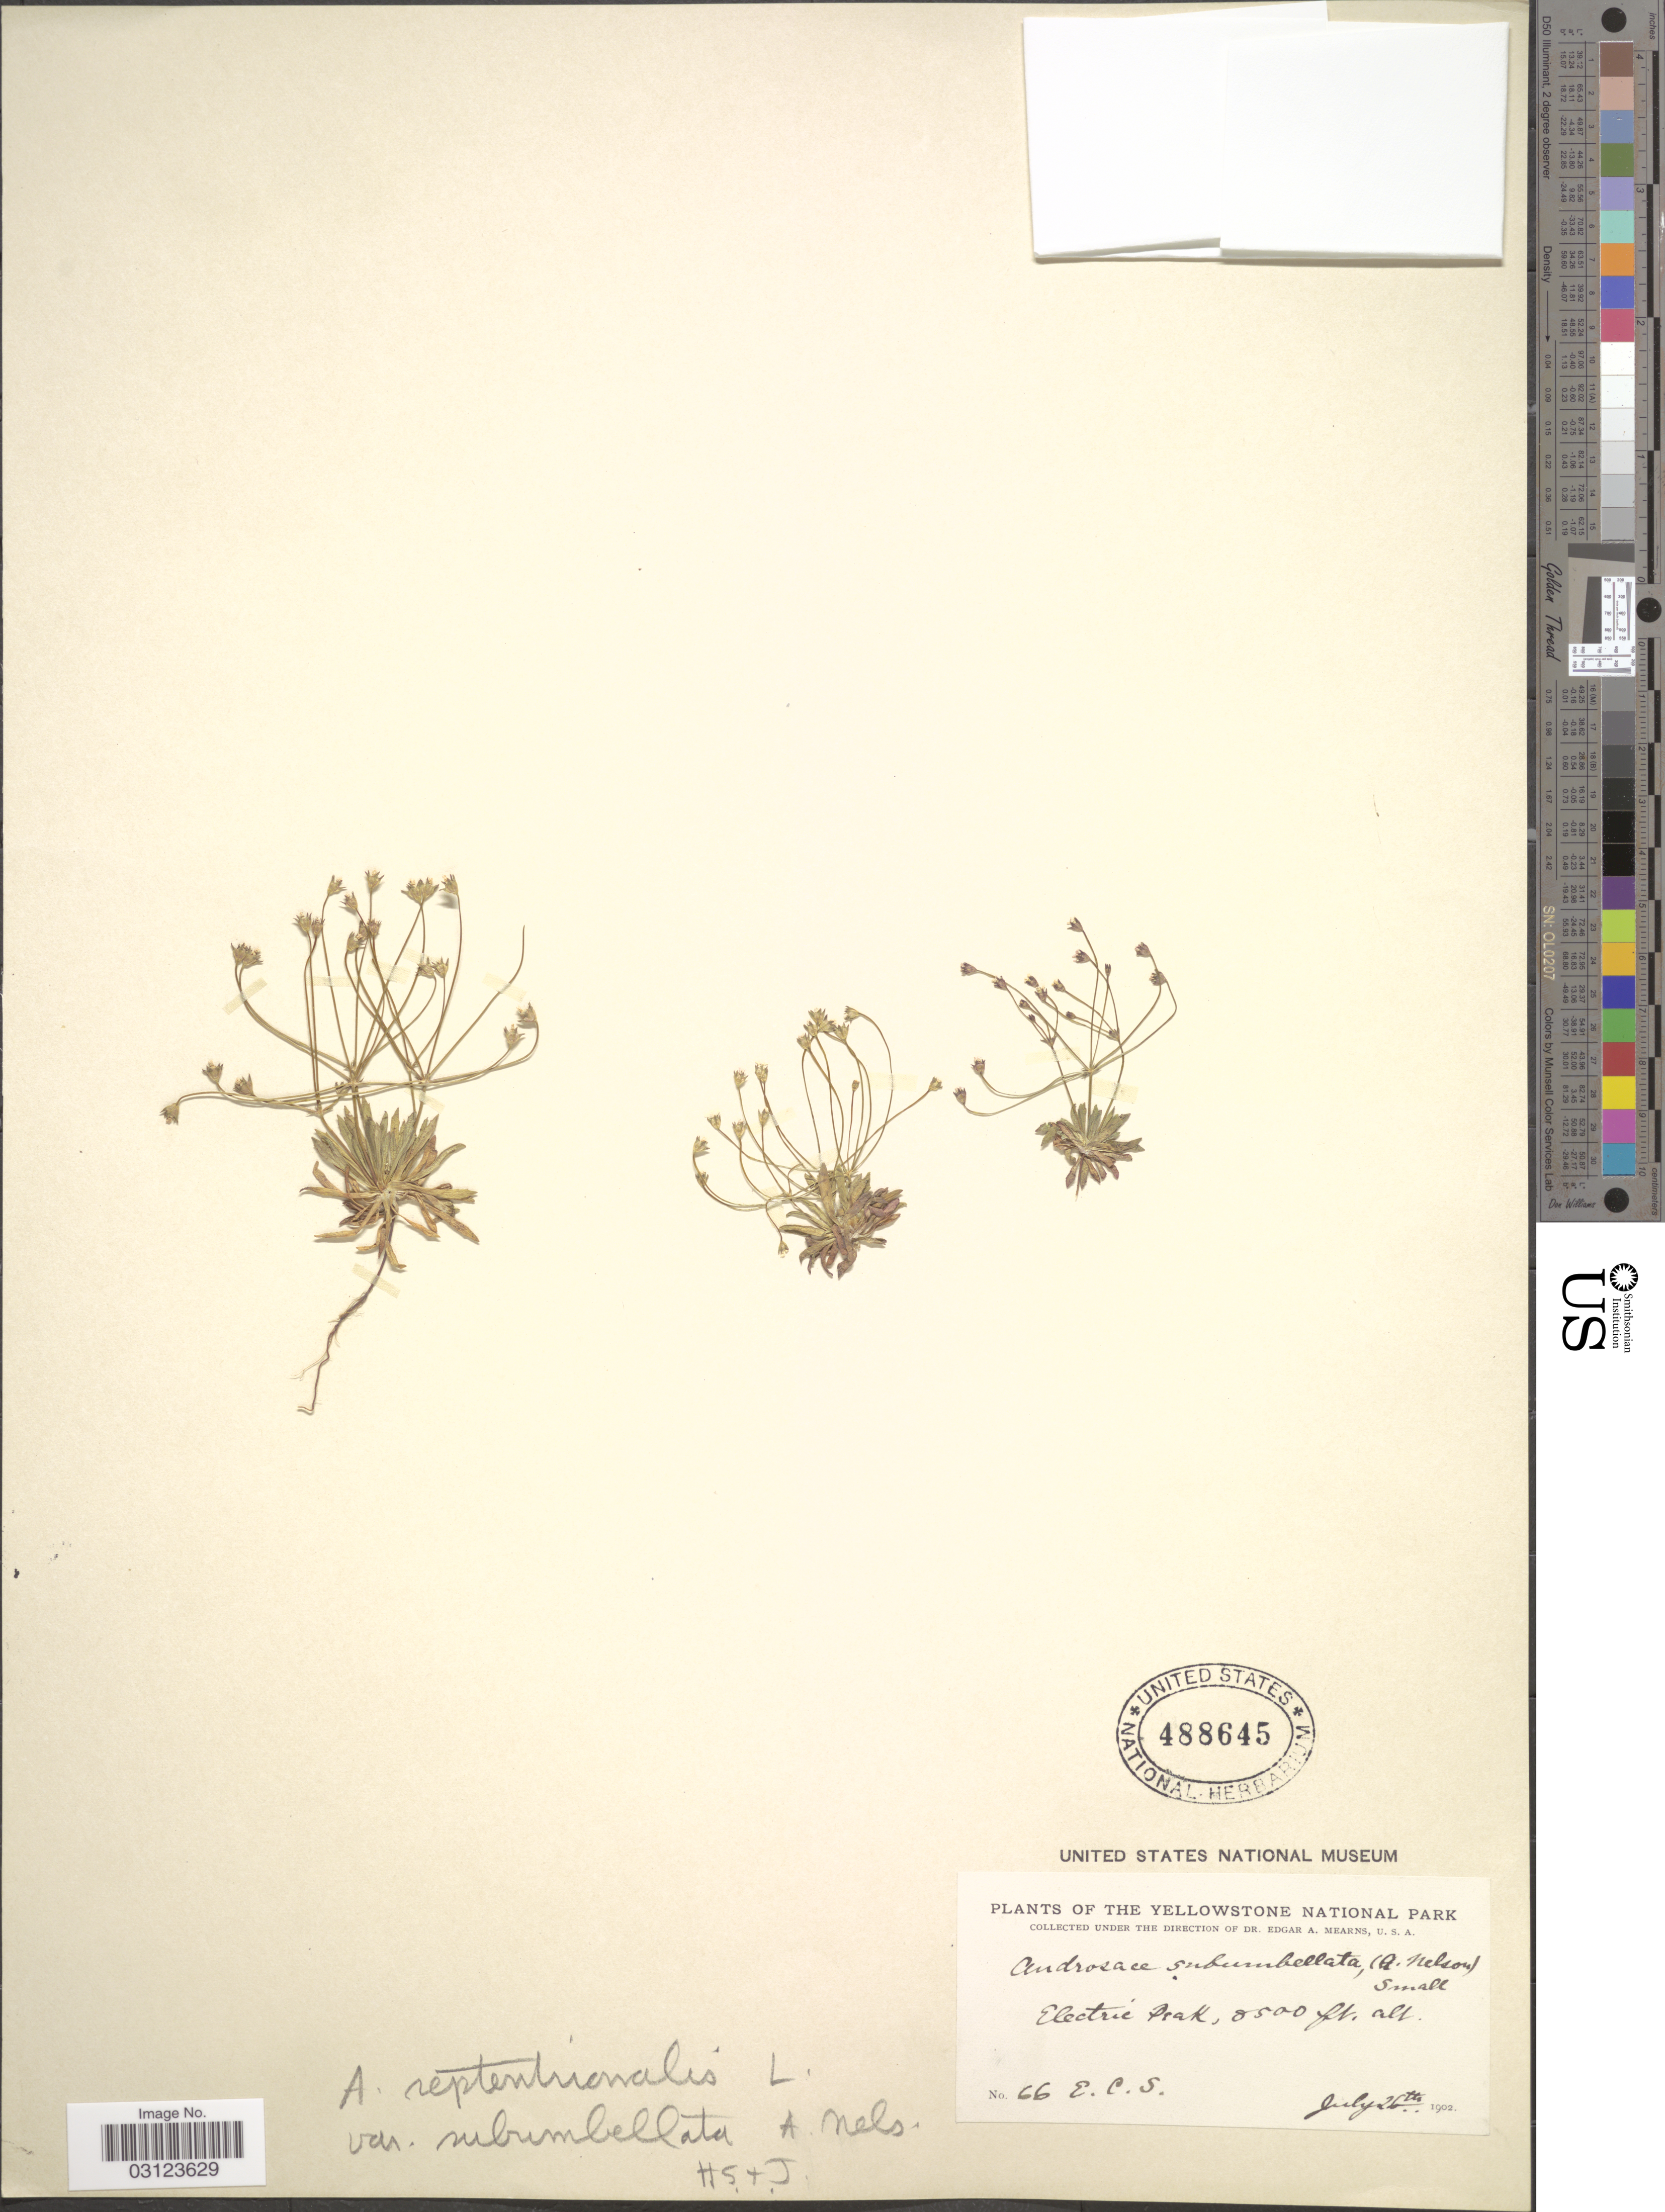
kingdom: Plantae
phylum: Tracheophyta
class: Magnoliopsida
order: Ericales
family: Primulaceae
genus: Androsace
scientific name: Androsace septentrionalis subsp. subumbellata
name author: (A. Nelson) G.T. Robbins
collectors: E. C. Smith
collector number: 66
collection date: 1902-07-26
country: United States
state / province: Montana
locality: Yellowstone National Park. Electric Peak.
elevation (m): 2591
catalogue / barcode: US 488645